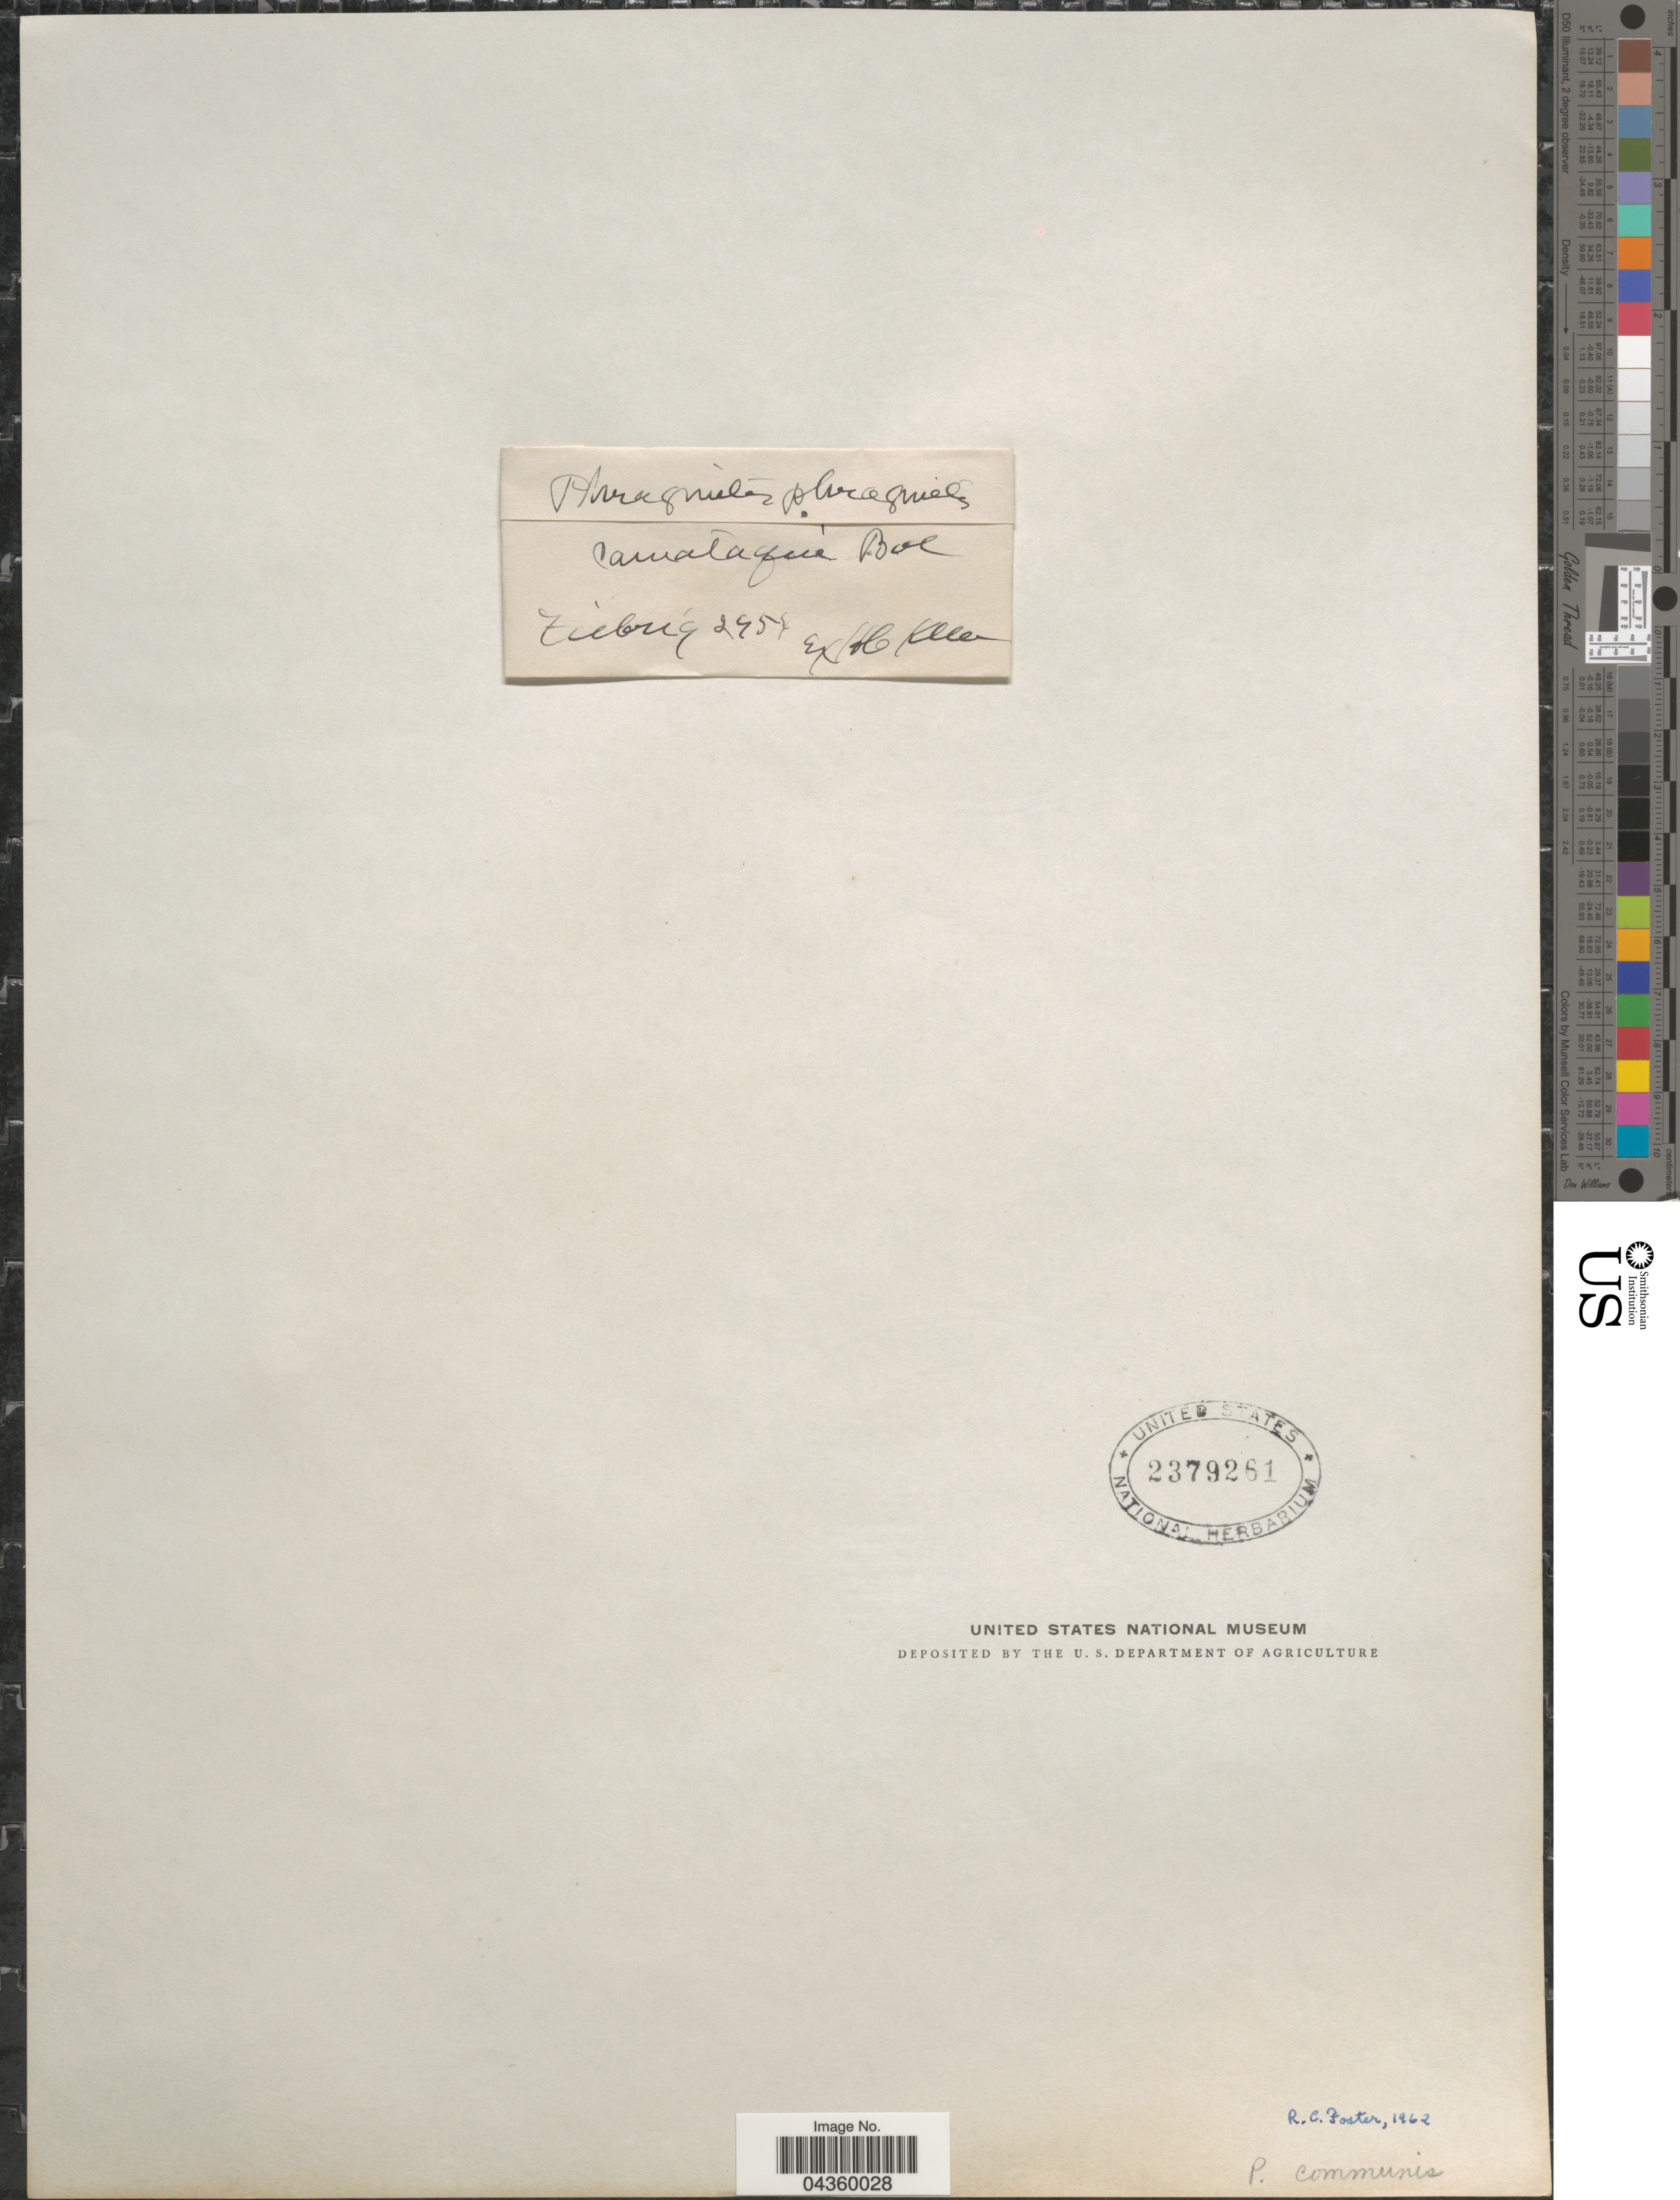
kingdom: Plantae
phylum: Tracheophyta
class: Liliopsida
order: Poales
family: Poaceae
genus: Phragmites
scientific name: Phragmites australis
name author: (Cav.) Trin. ex Steud.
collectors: Fiebrig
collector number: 2954*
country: Bolivia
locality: Camataque.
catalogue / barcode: US 2379261